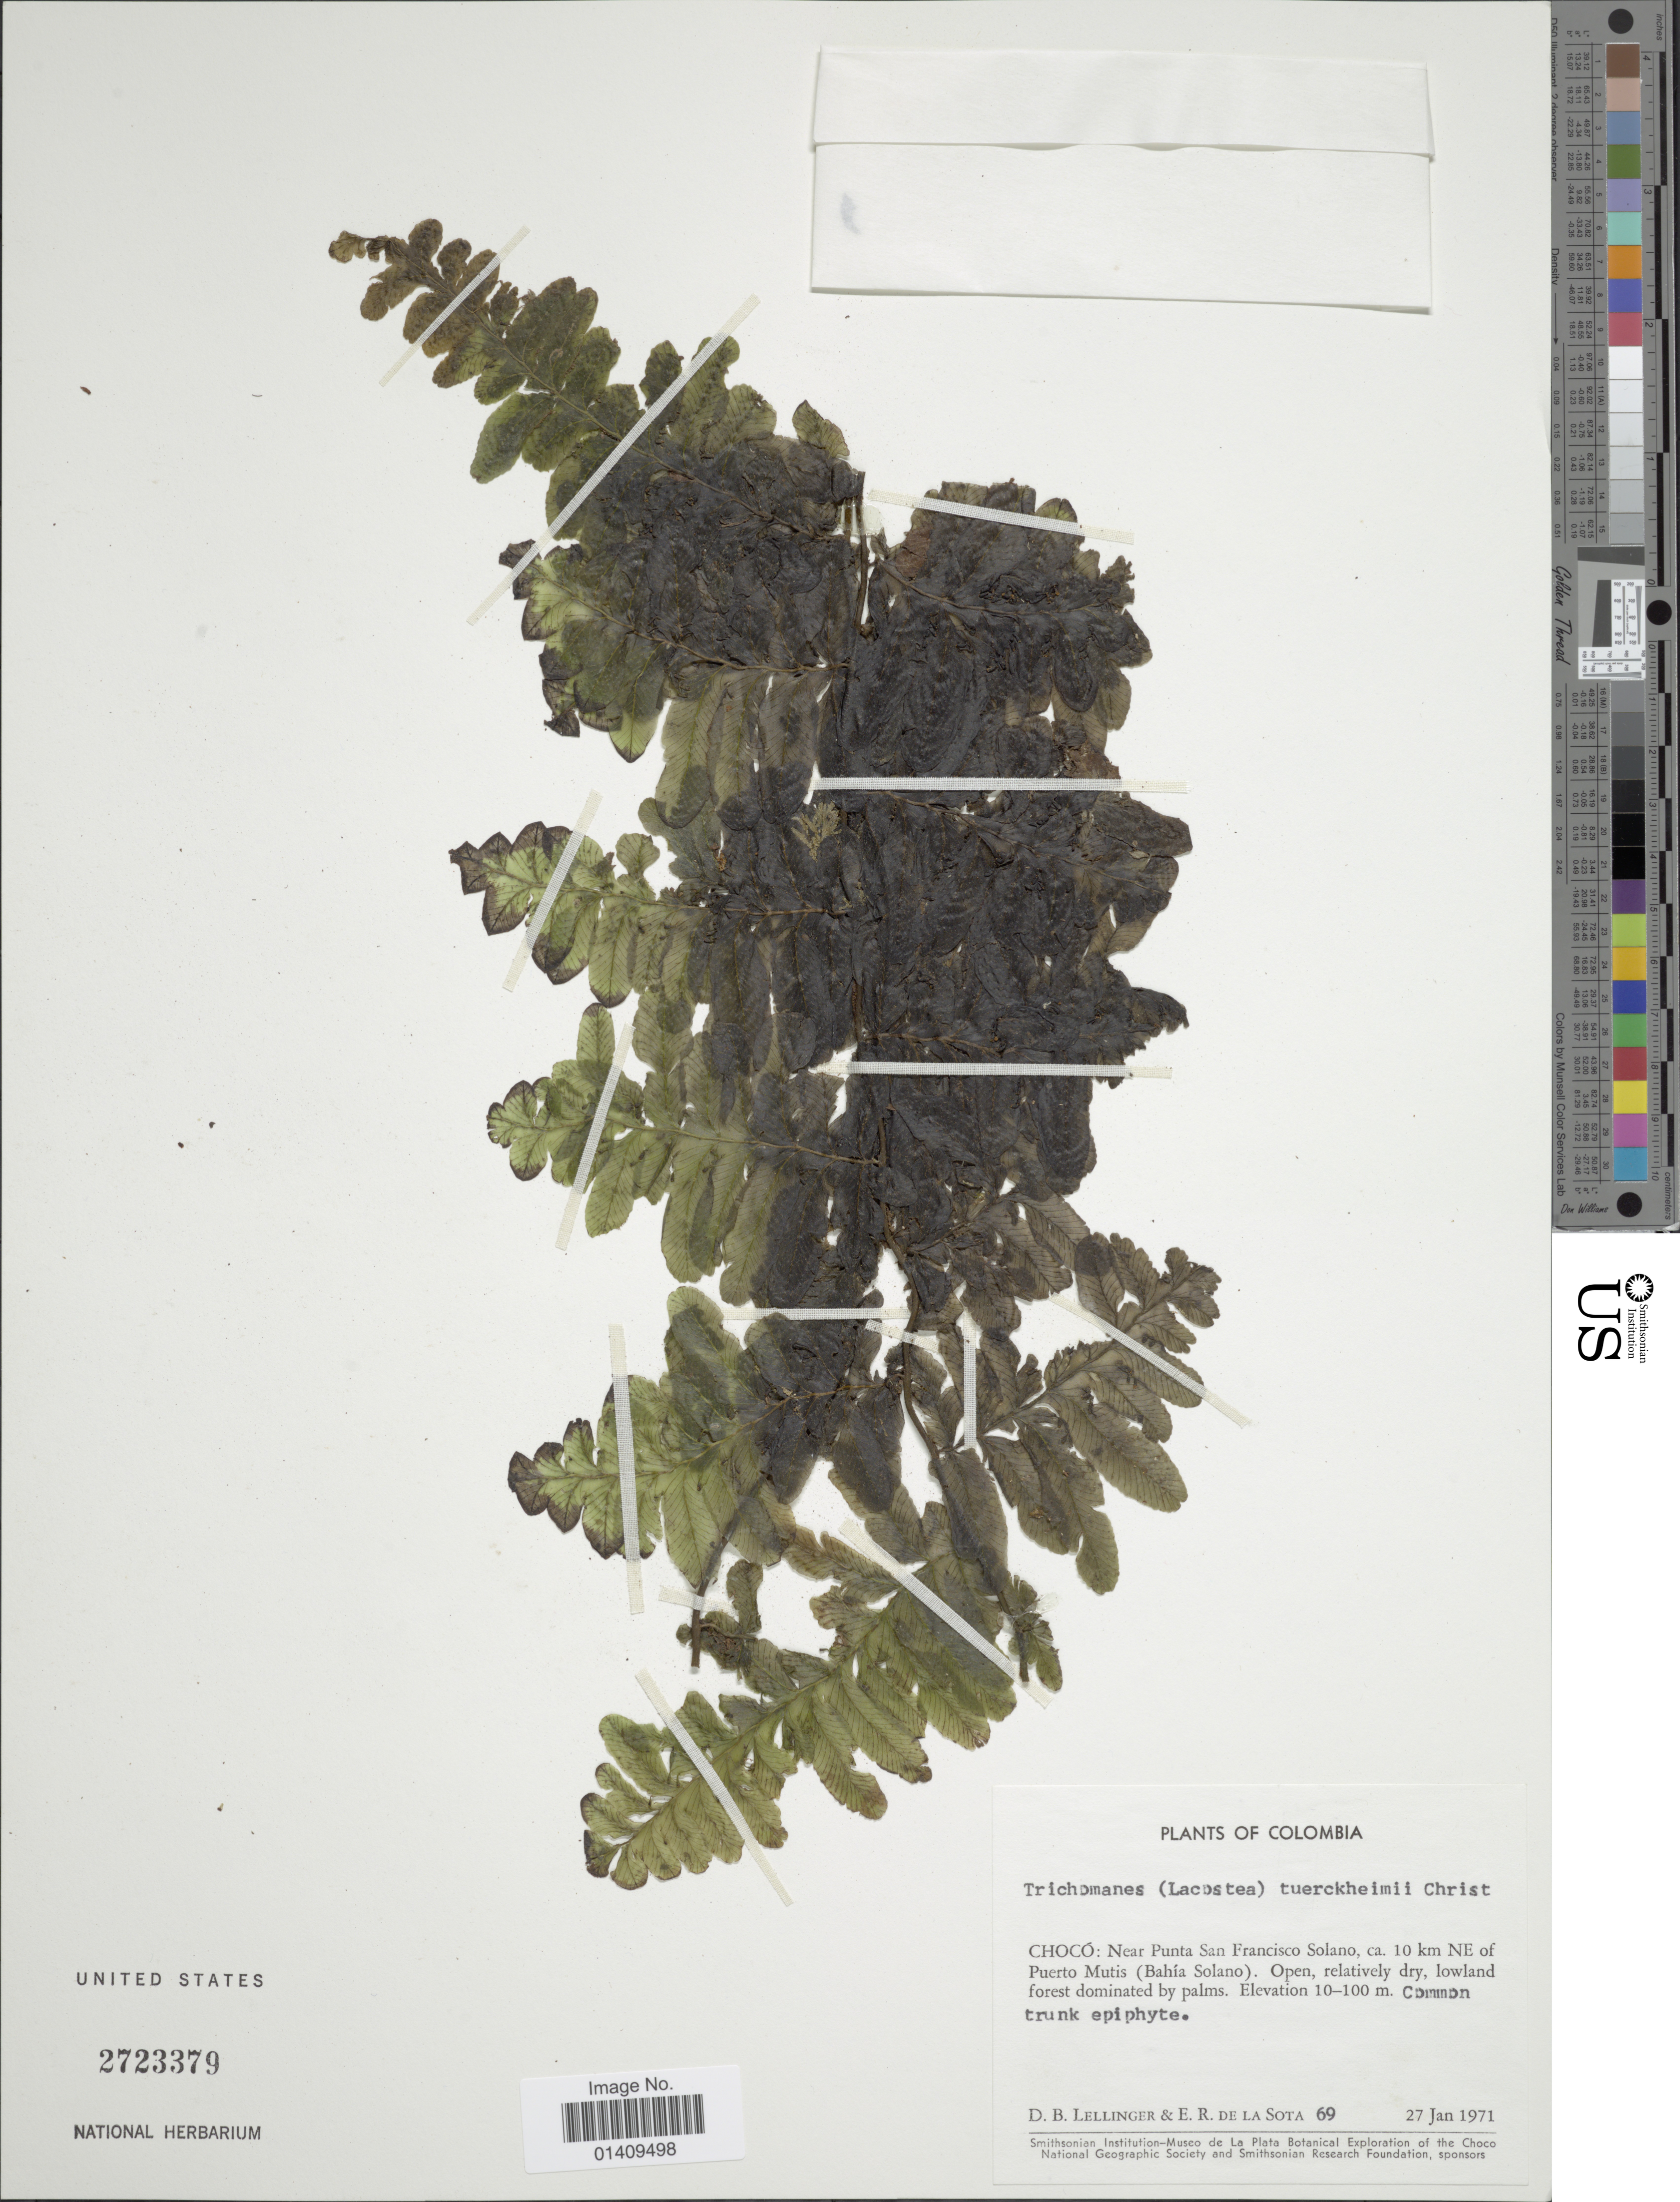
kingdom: Plantae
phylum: Tracheophyta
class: Polypodiopsida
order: Hymenophyllales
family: Hymenophyllaceae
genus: Trichomanes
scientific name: Trichomanes tuerckheimii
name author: Christ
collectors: D. B. Lellinger & E. R. de la Sota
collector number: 69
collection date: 1971-01-27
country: Colombia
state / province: Chocó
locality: Near Punta San Francisco Solano ca 10km NE of Puerto Mutis Bahia Solano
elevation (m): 10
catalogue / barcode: US 2723379